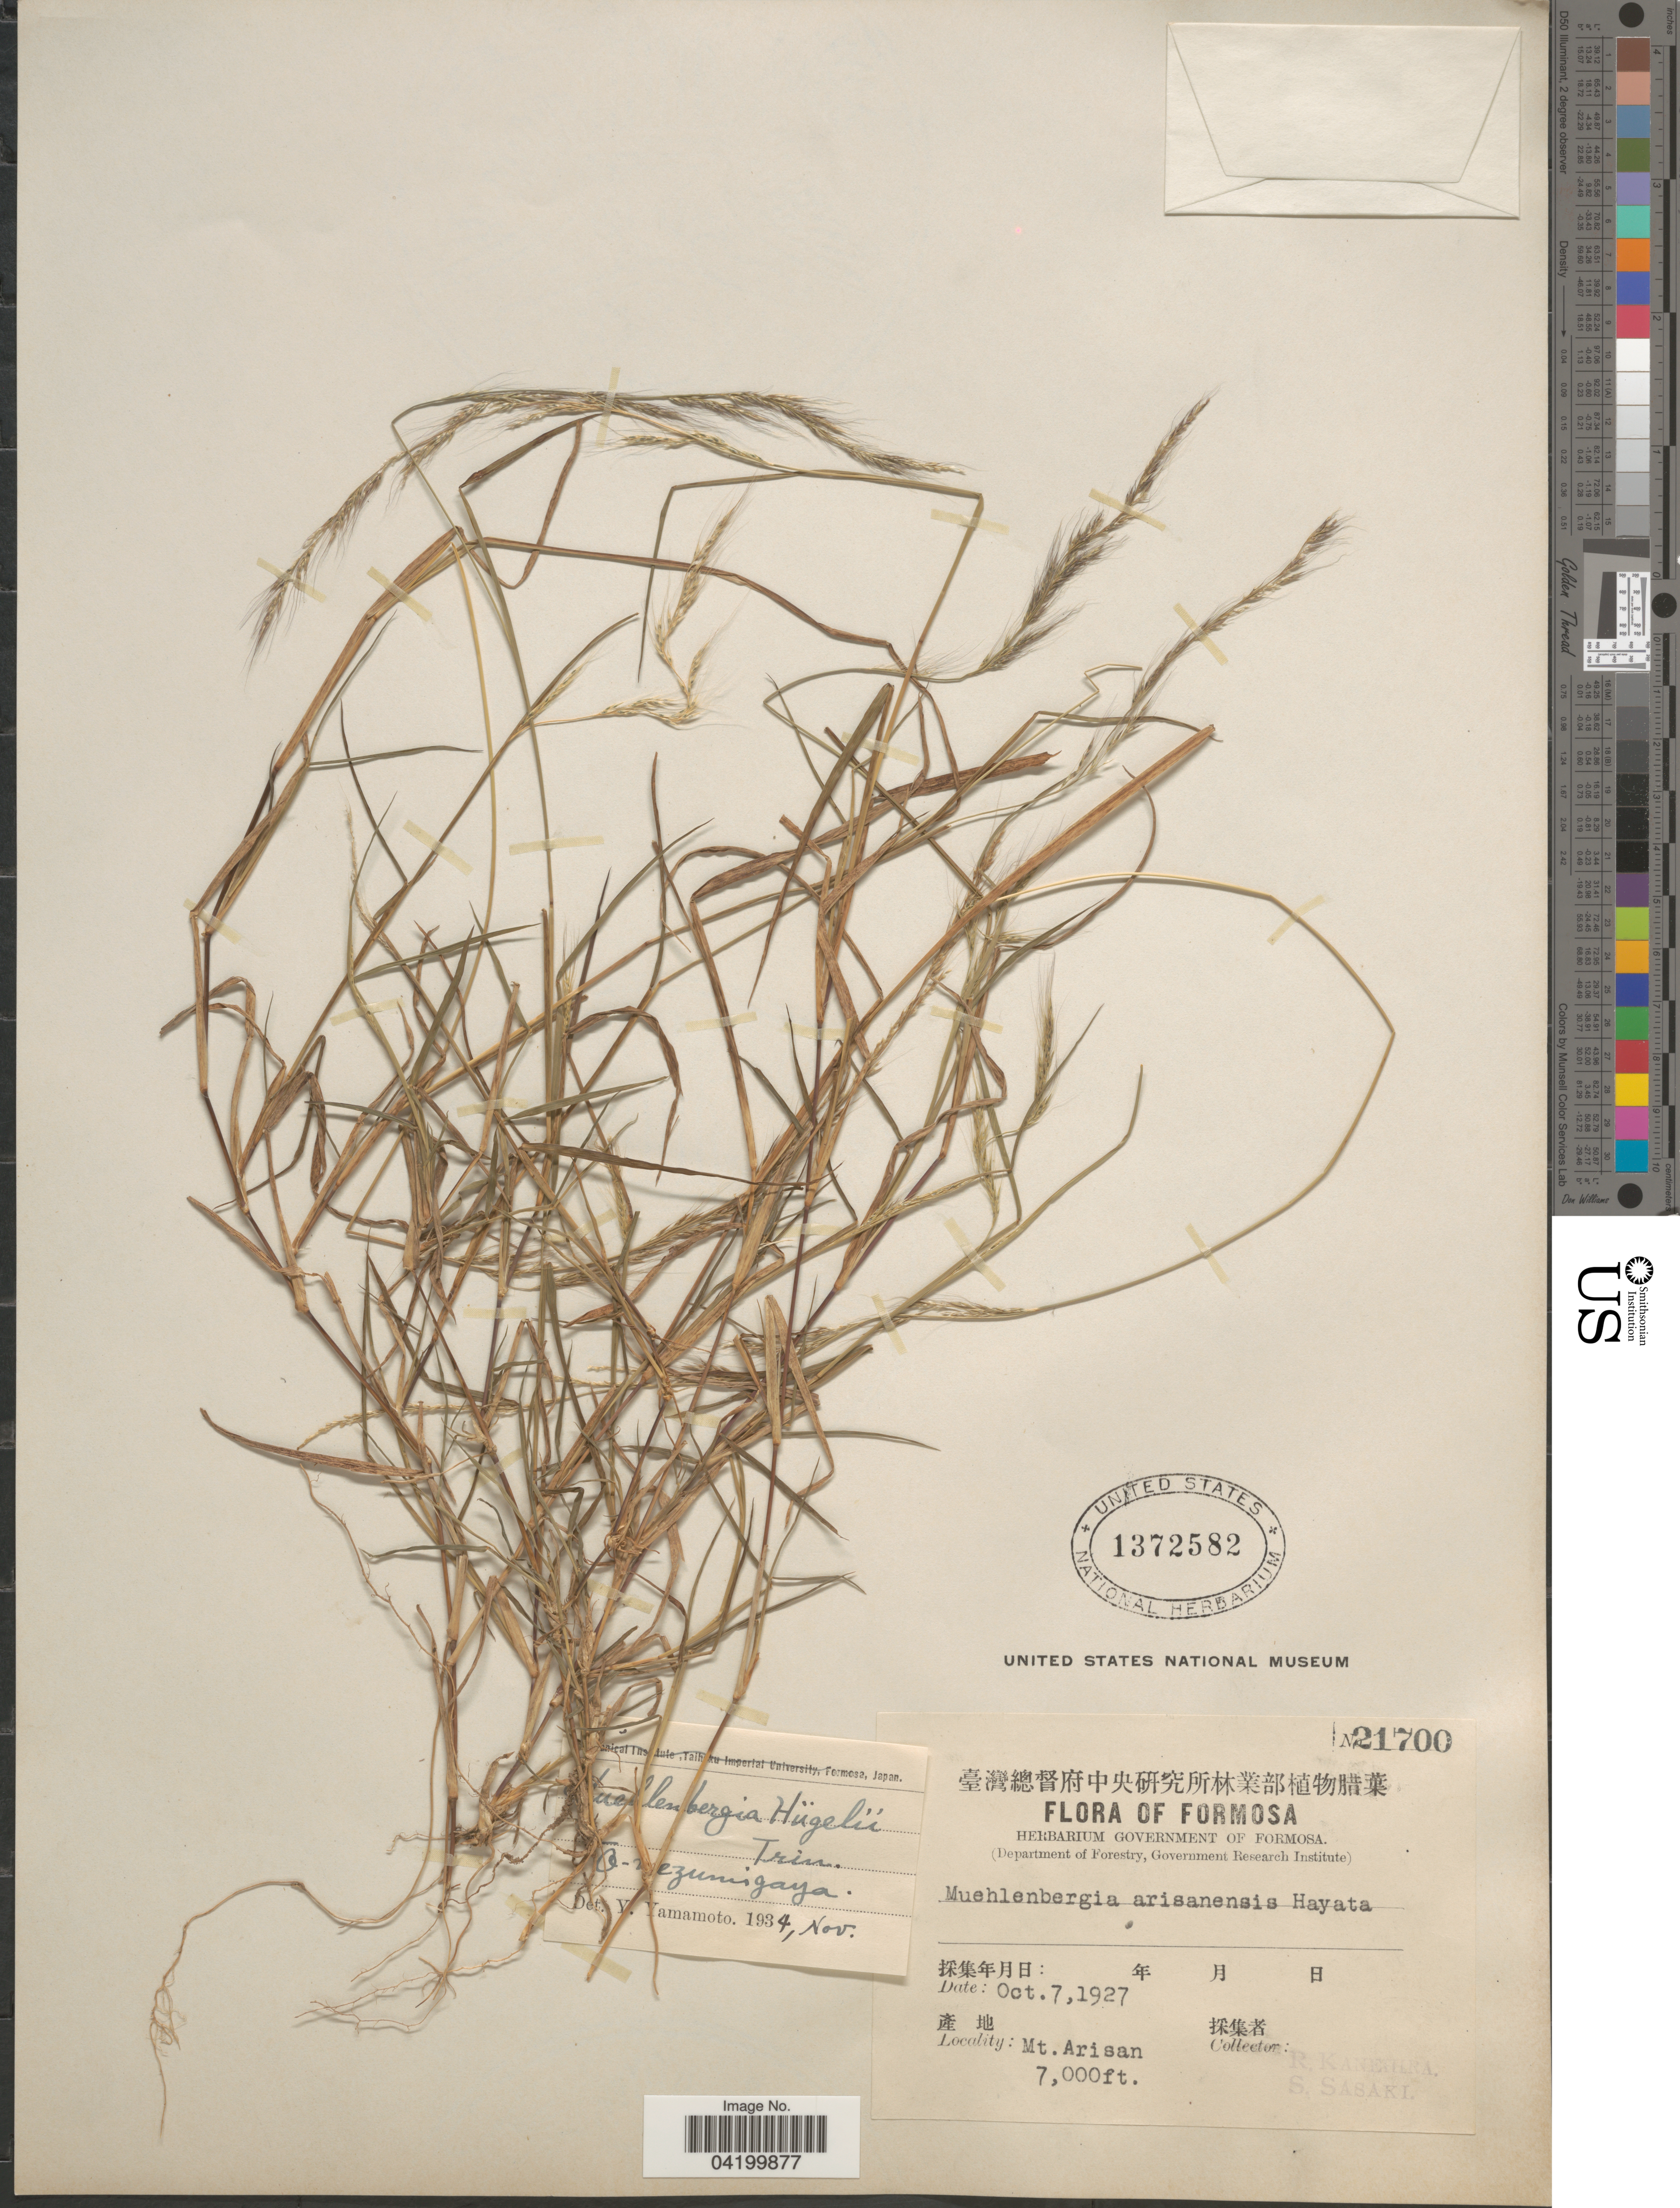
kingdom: Plantae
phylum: Tracheophyta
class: Liliopsida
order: Poales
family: Poaceae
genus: Muhlenbergia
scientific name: Muhlenbergia huegelii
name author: Trin.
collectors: R. Kanehira & S. Sasaki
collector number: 21700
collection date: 1927-10-07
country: Taiwan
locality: Formosa. Mt. Arisan.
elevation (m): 2134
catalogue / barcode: US 1372582